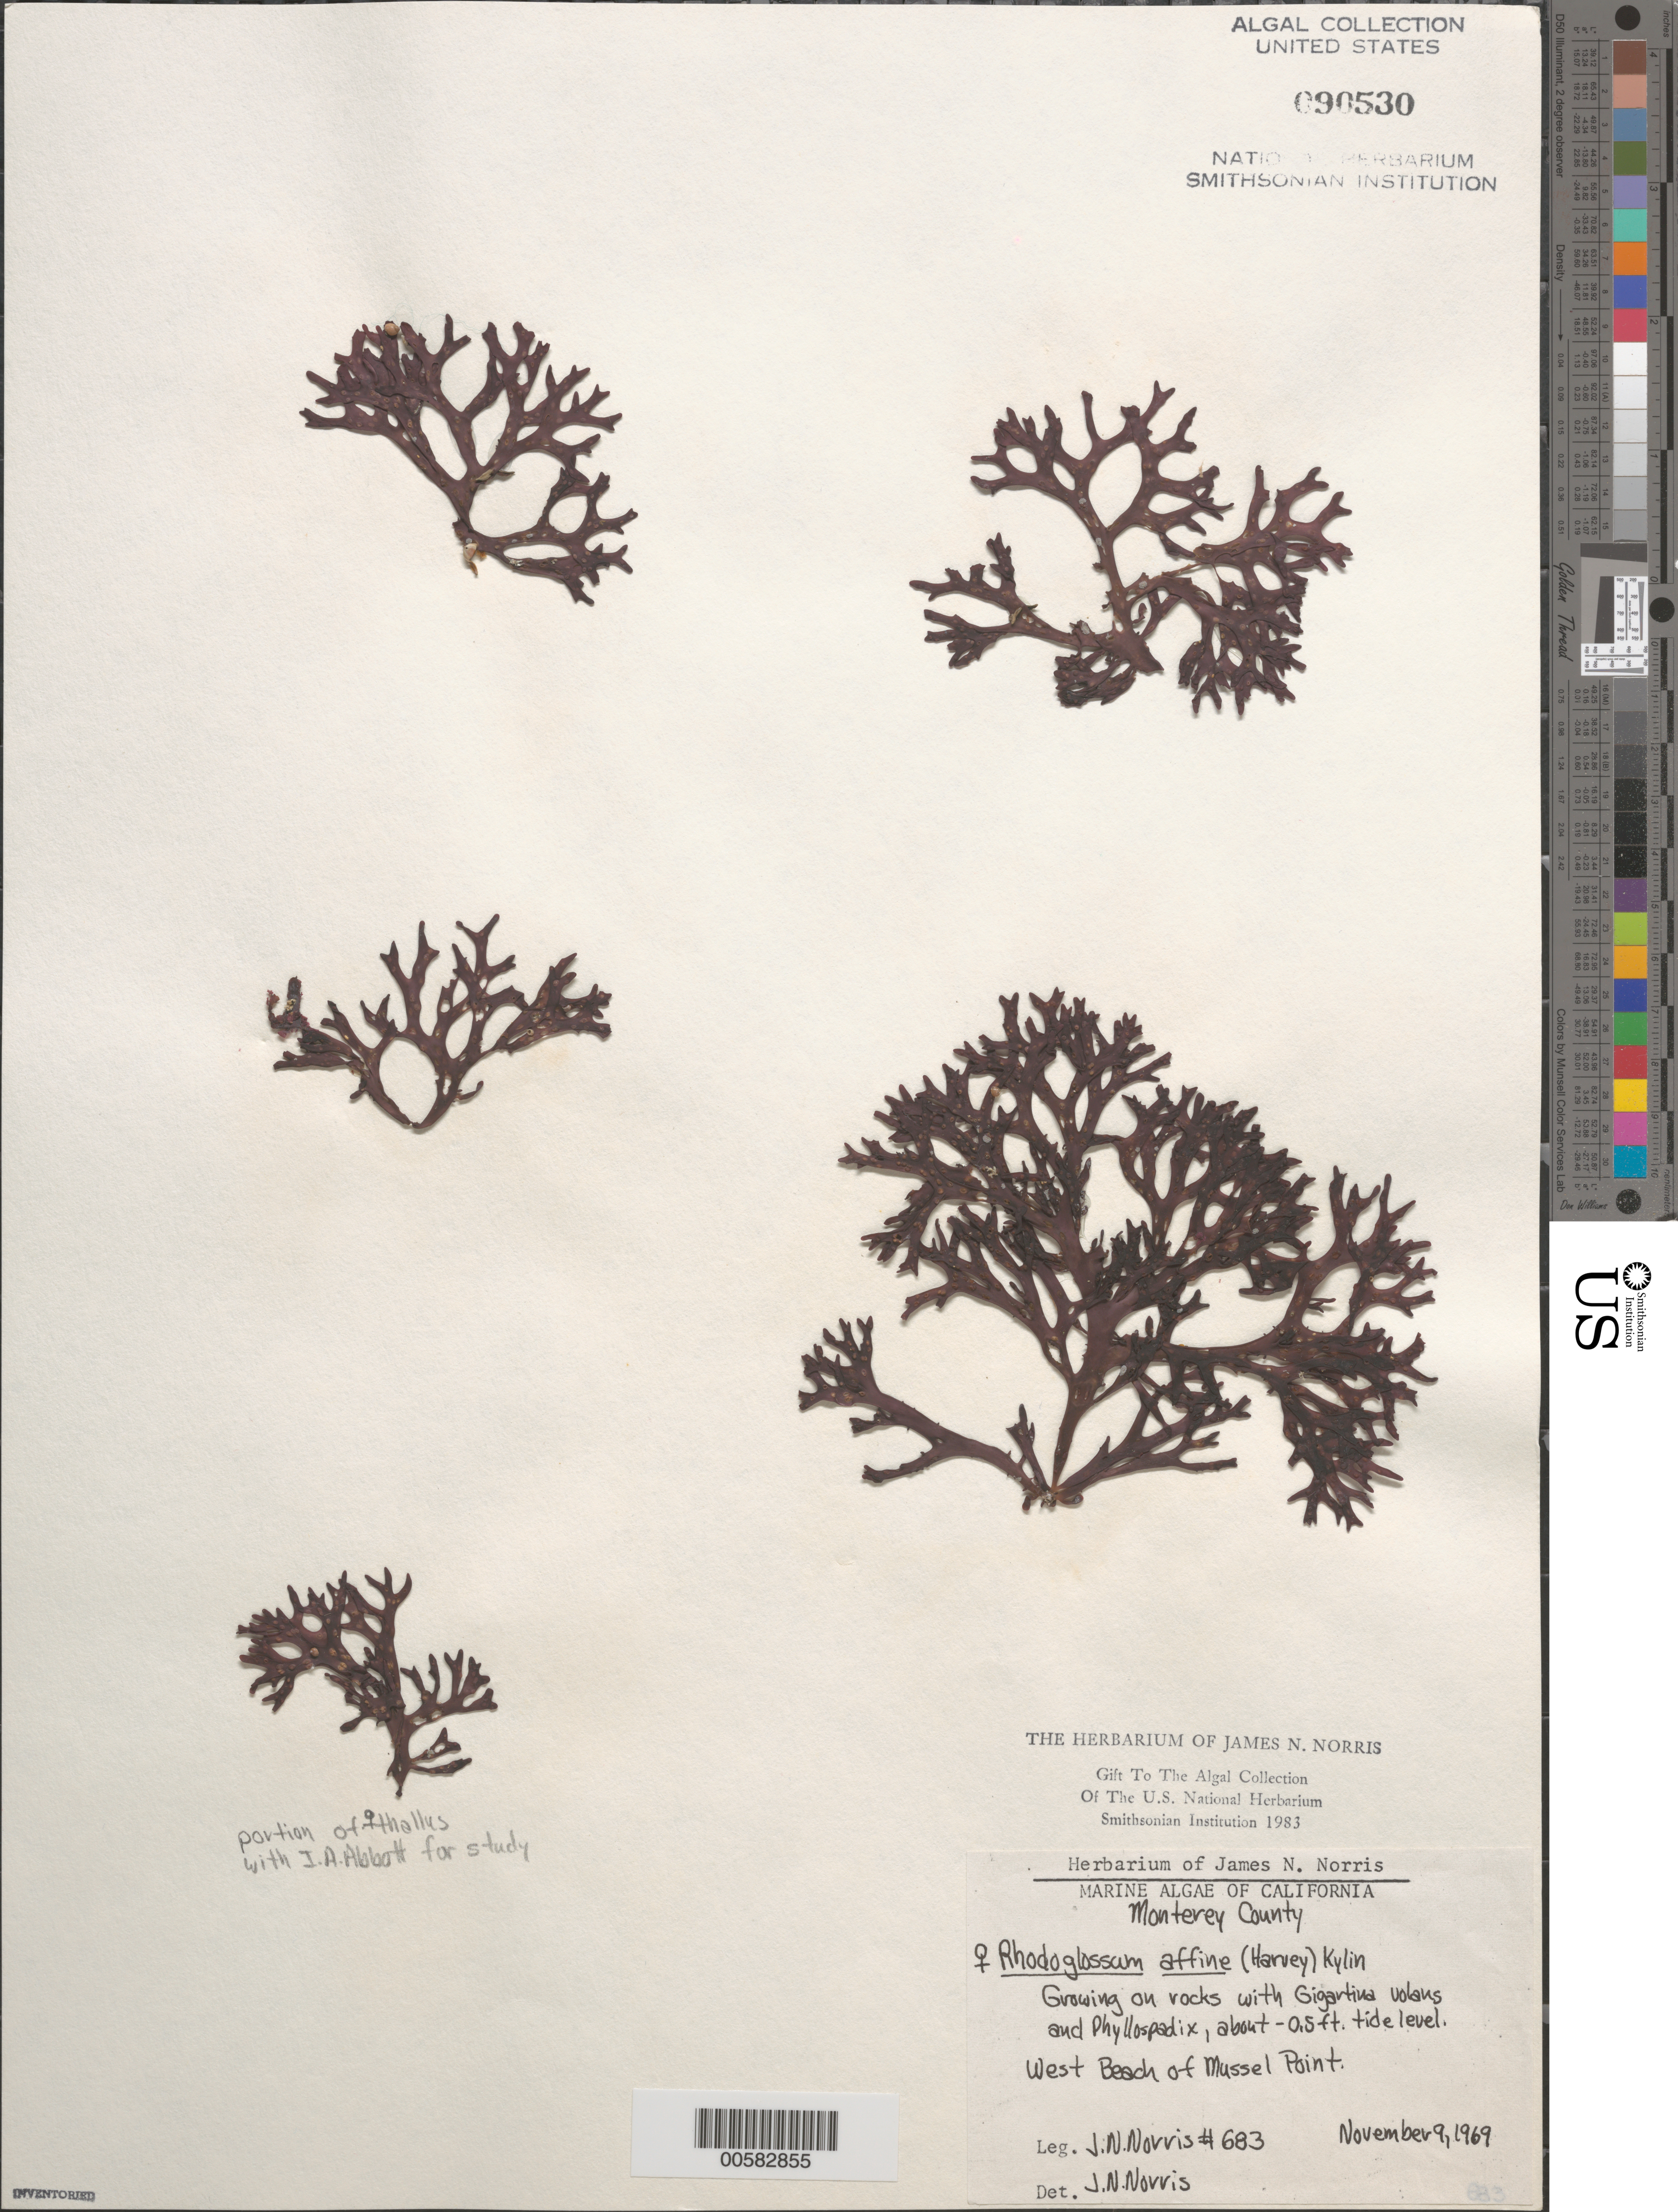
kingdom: Plantae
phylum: Rhodophyta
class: Florideophyceae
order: Gigartinales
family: Gigartinaceae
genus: Mazzaella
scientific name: Mazzaella affinis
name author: (Harvey) Fredericq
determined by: Algae name updating Project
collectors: J. N. Norris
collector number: JN-683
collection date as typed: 09 Nov 1969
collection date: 1969-11-09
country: United States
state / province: California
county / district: Monterey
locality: West beach, Mussel Point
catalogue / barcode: US 90530